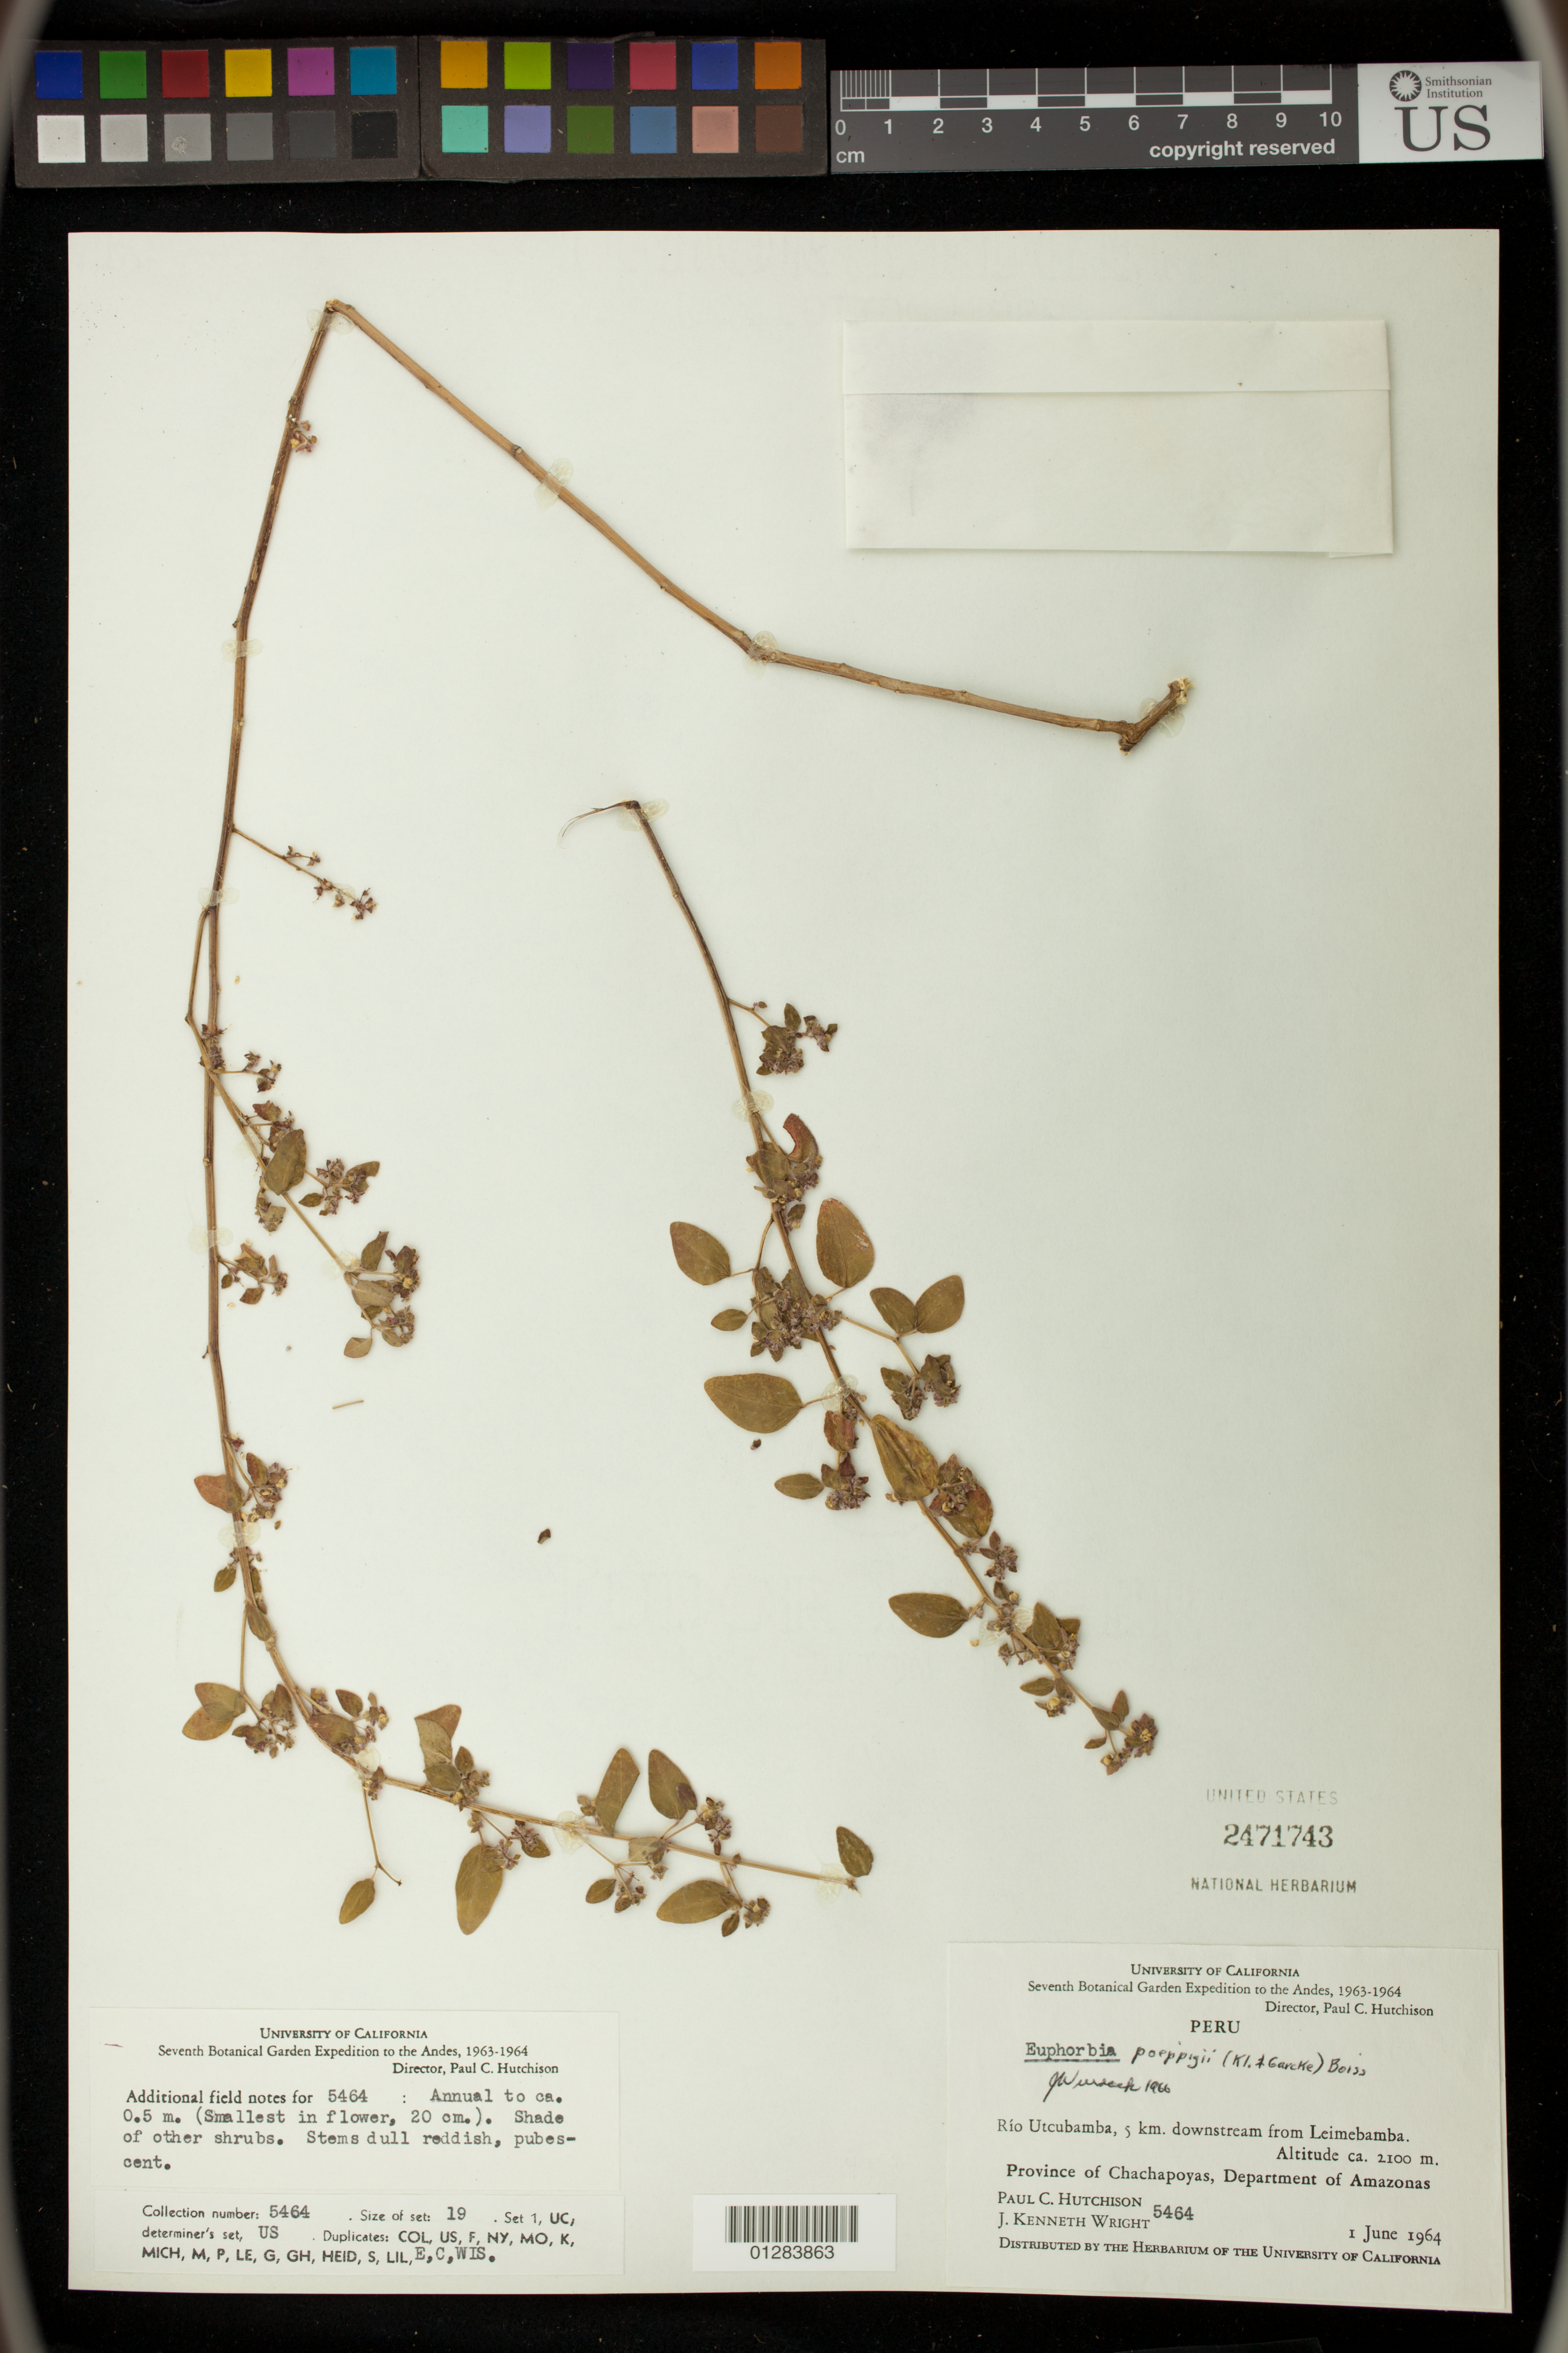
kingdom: Plantae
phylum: Tracheophyta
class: Magnoliopsida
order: Malpighiales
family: Euphorbiaceae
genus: Euphorbia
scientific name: Euphorbia poeppigii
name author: (Klotzsch & Garcke) Boiss.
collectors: P. C. Hutchison & J. K. Wright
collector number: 5464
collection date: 1964-06-01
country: Peru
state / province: Amazonas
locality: Province of Chachapoyas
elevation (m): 2100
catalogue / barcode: US 2471743